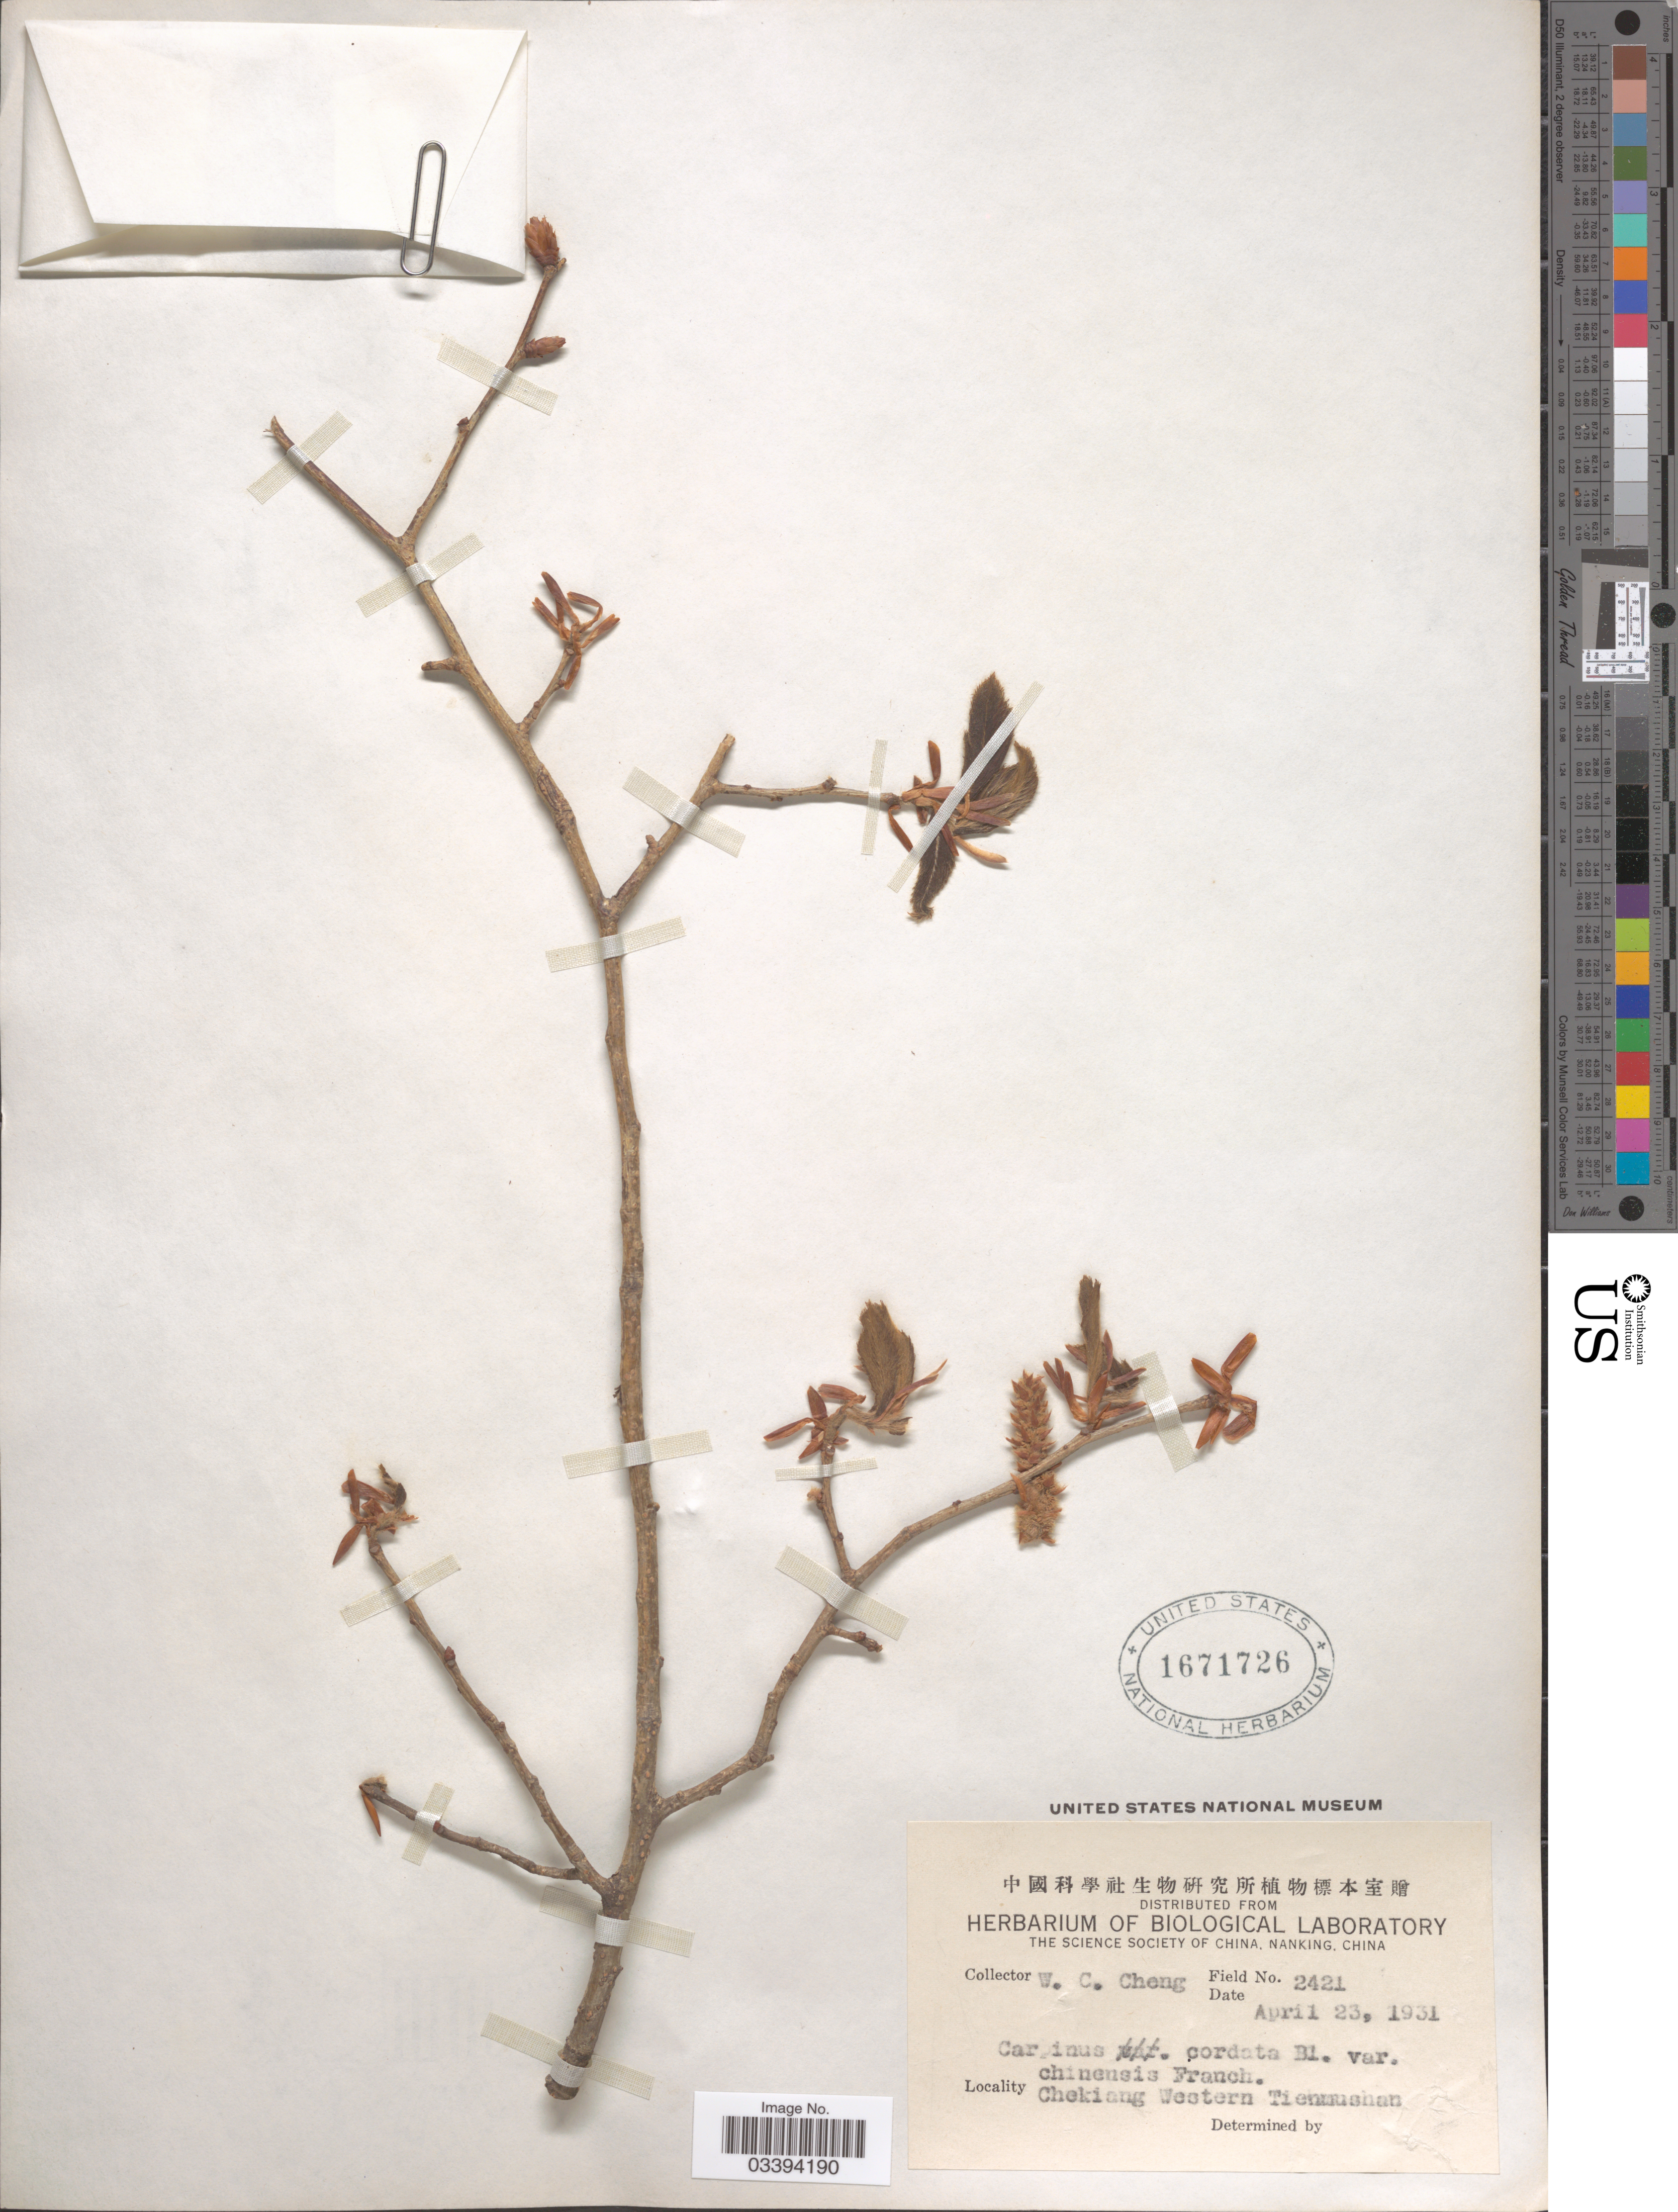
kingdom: Plantae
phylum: Tracheophyta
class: Magnoliopsida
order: Fagales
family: Betulaceae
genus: Carpinus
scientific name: Carpinus cordata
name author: Blume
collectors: W. C. Cheng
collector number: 2421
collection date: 1931-04-23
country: China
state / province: Zhejiang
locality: Chekiang Western Tienmushan.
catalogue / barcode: US 1671726